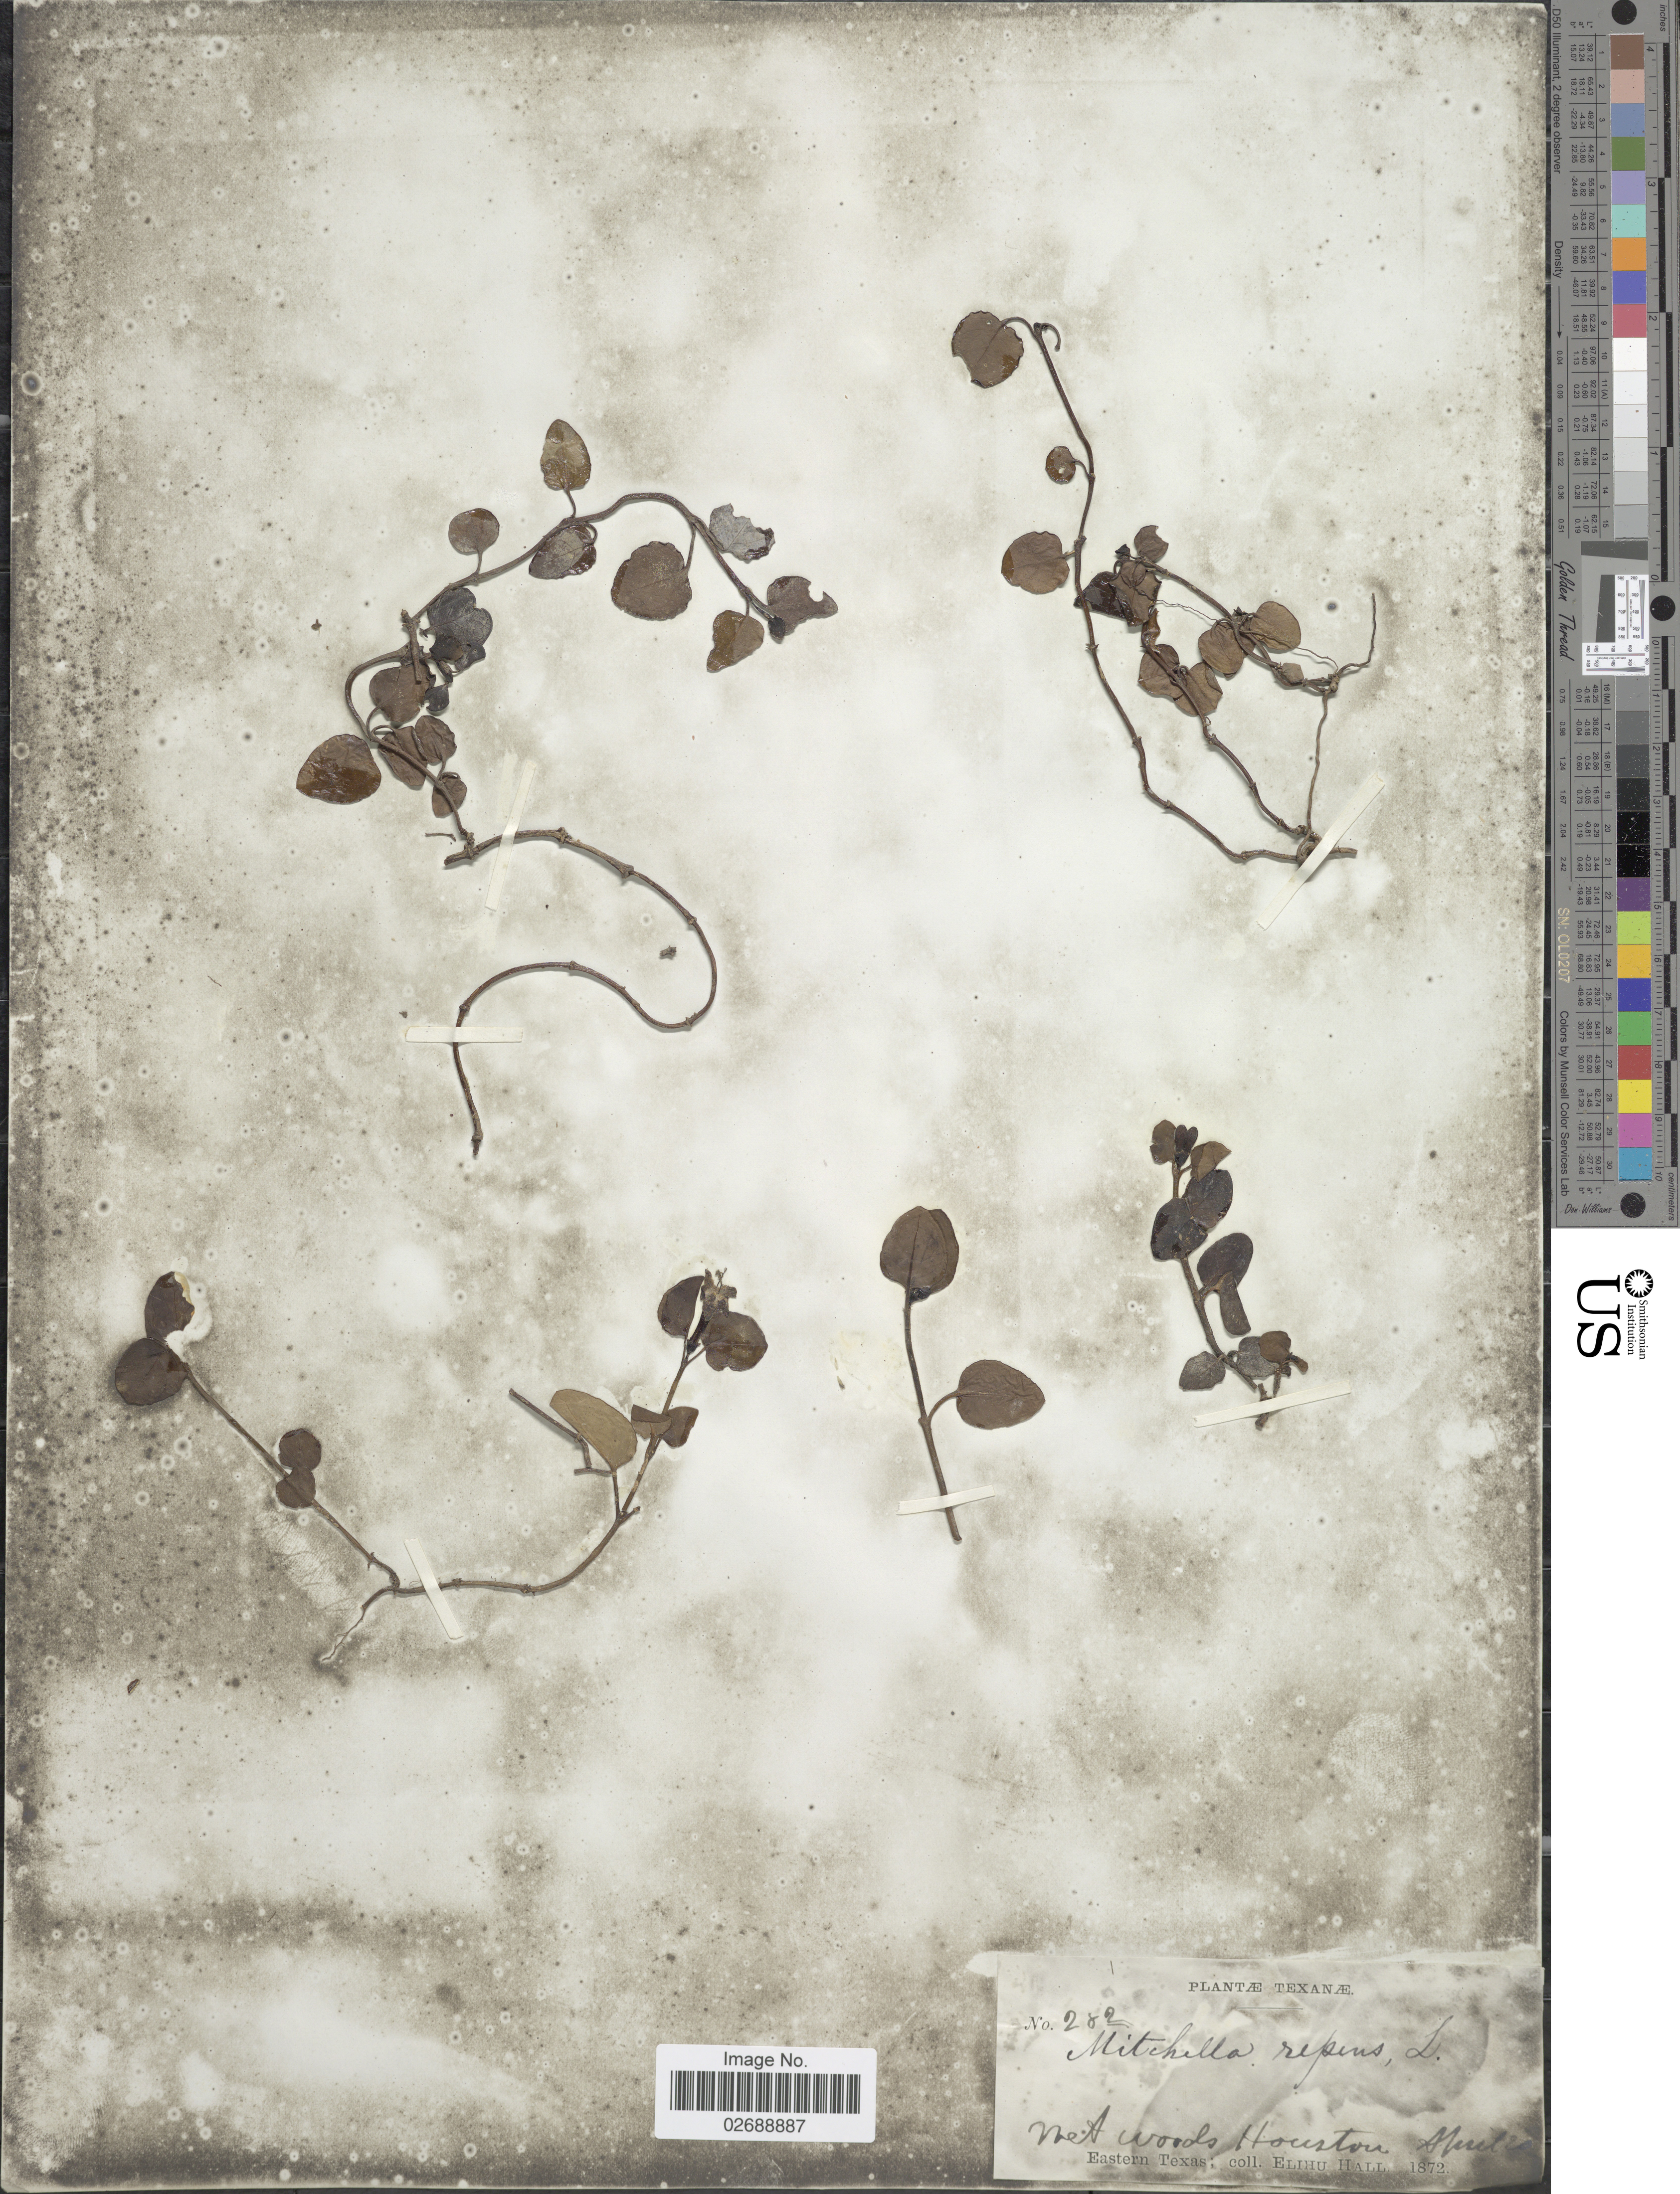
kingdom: Plantae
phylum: Tracheophyta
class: Magnoliopsida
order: Gentianales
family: Rubiaceae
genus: Mitchella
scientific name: Mitchella repens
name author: L.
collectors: E. Hall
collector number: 282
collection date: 1872-04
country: United States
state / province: Texas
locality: Houston. Eastern Texas